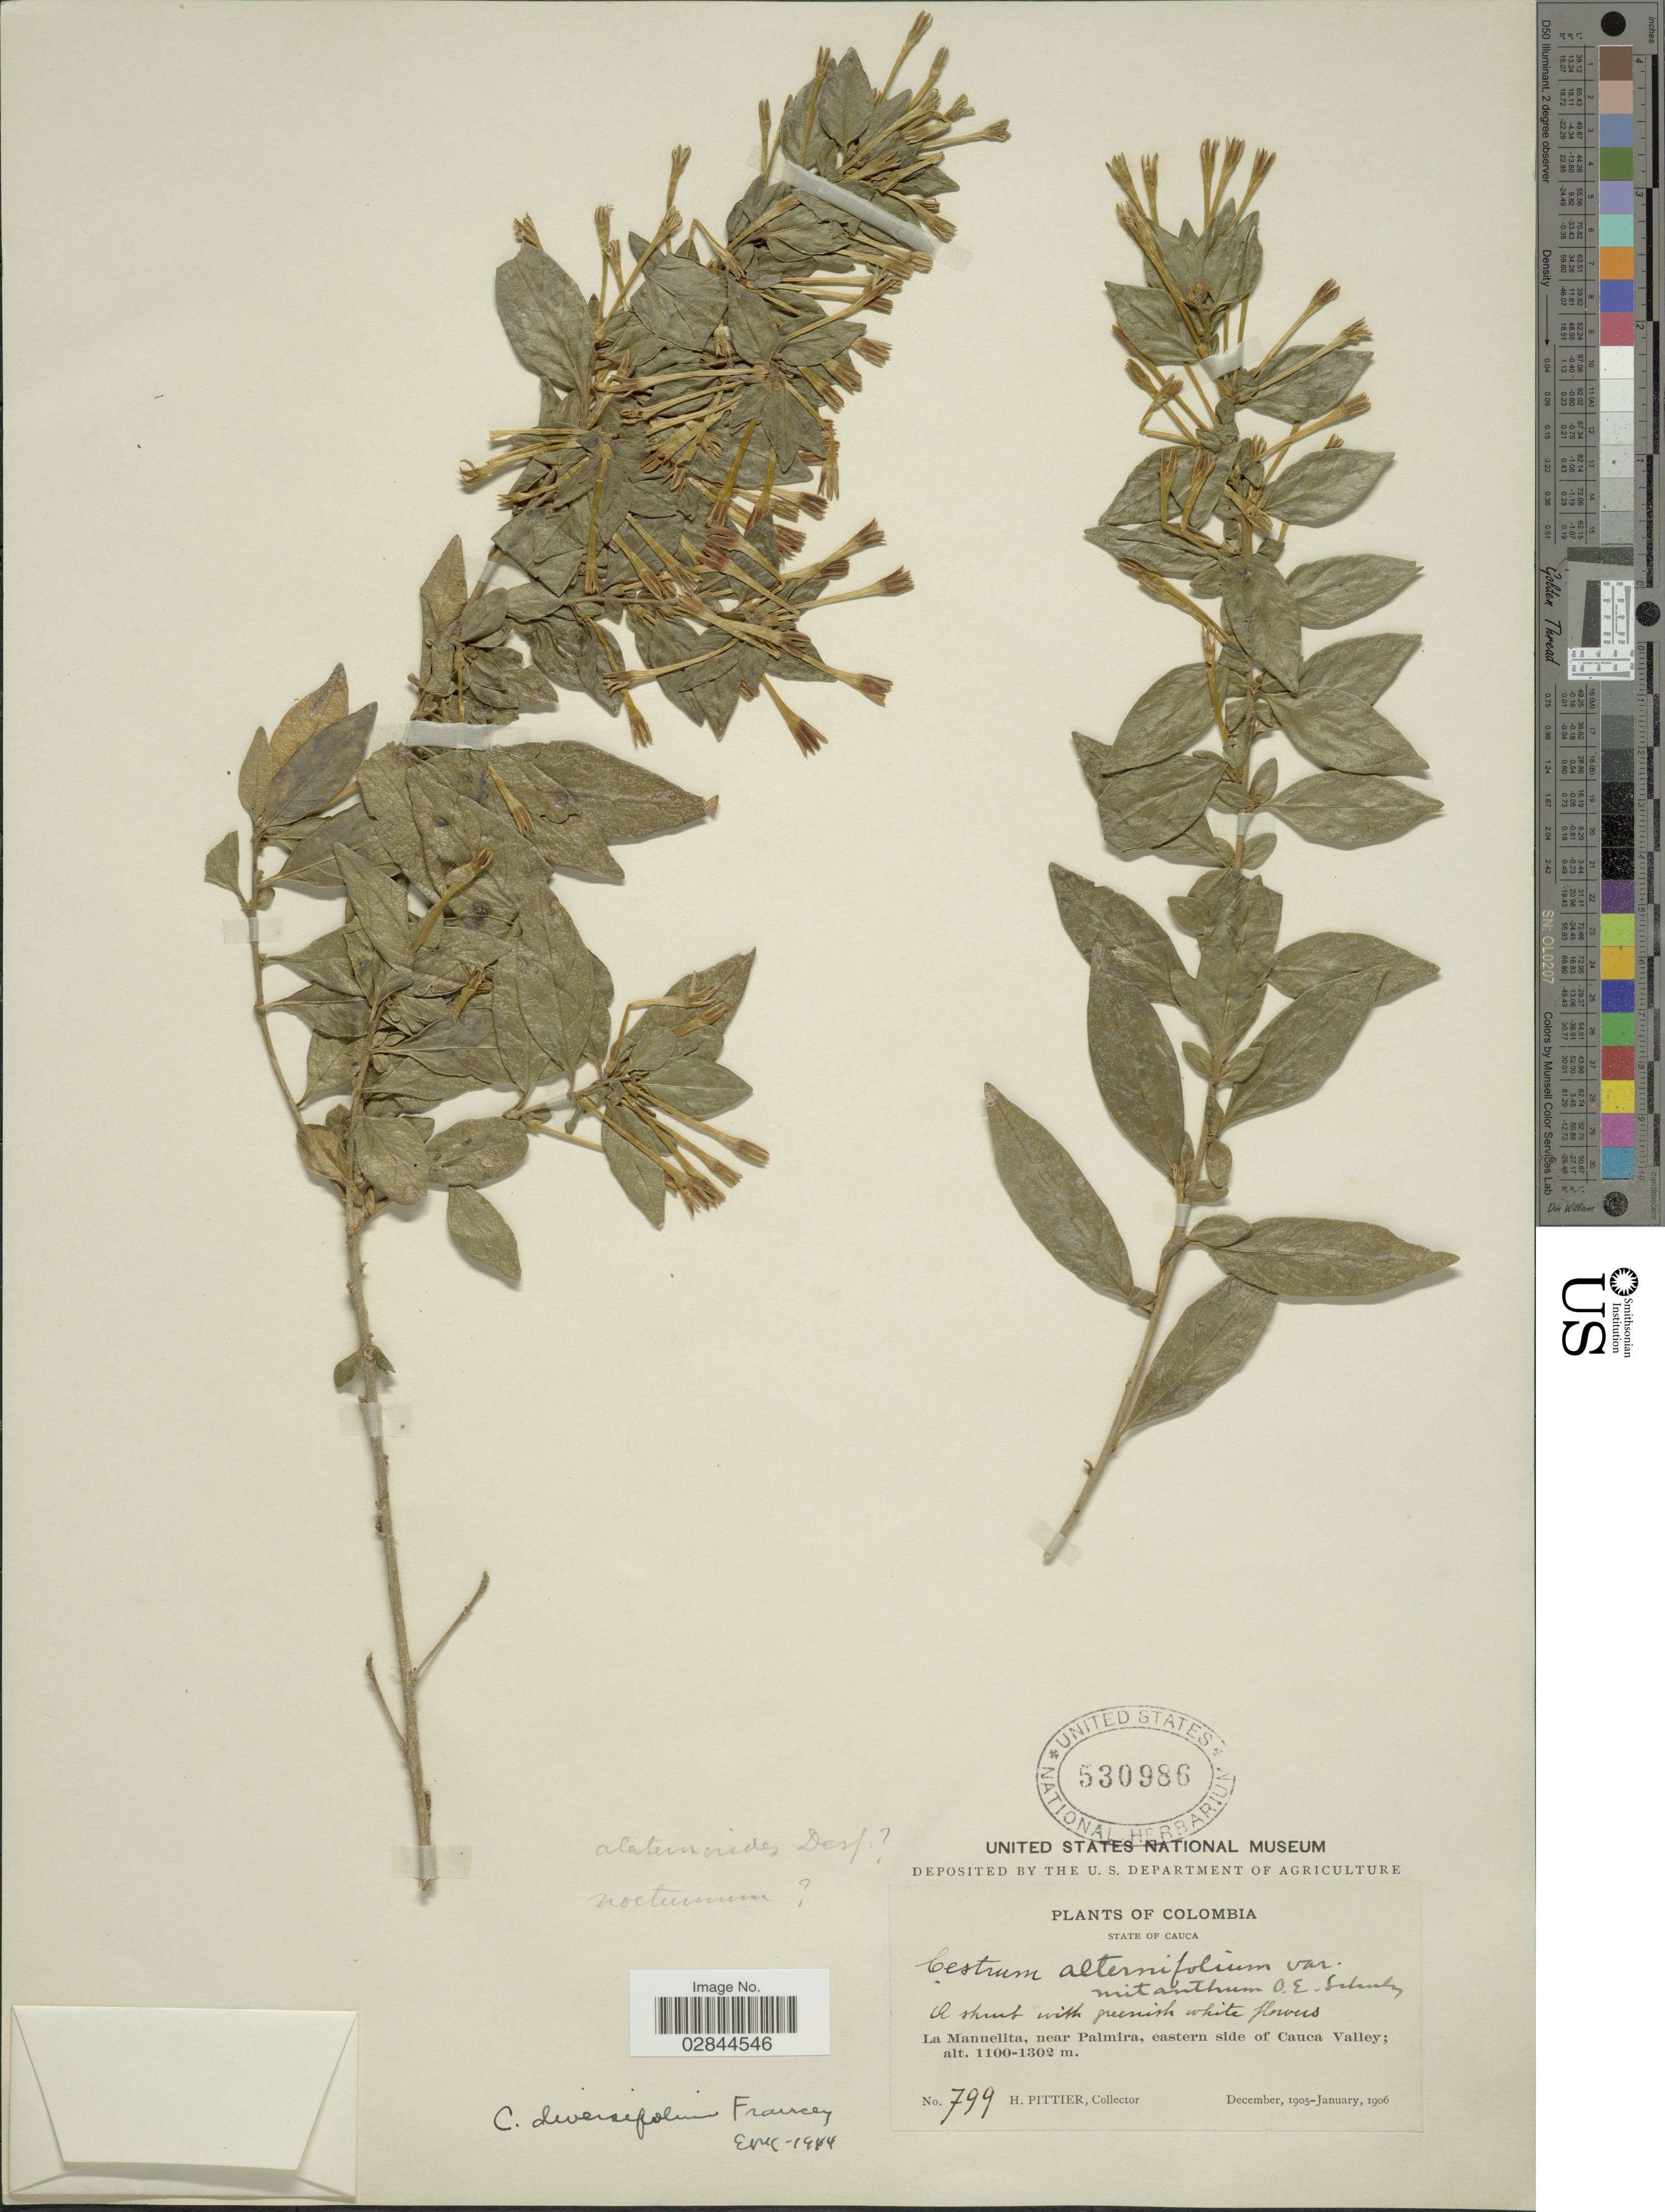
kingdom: Plantae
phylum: Tracheophyta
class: Magnoliopsida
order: Solanales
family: Solanaceae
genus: Cestrum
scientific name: Cestrum diversifolium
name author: Francey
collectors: H. F. Pittier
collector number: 799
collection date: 1905-12/1906-01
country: Colombia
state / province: Cauca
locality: La Manuelita, near Palmira, eastern side of Cauca Valley.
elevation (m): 1100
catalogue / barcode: US 530986